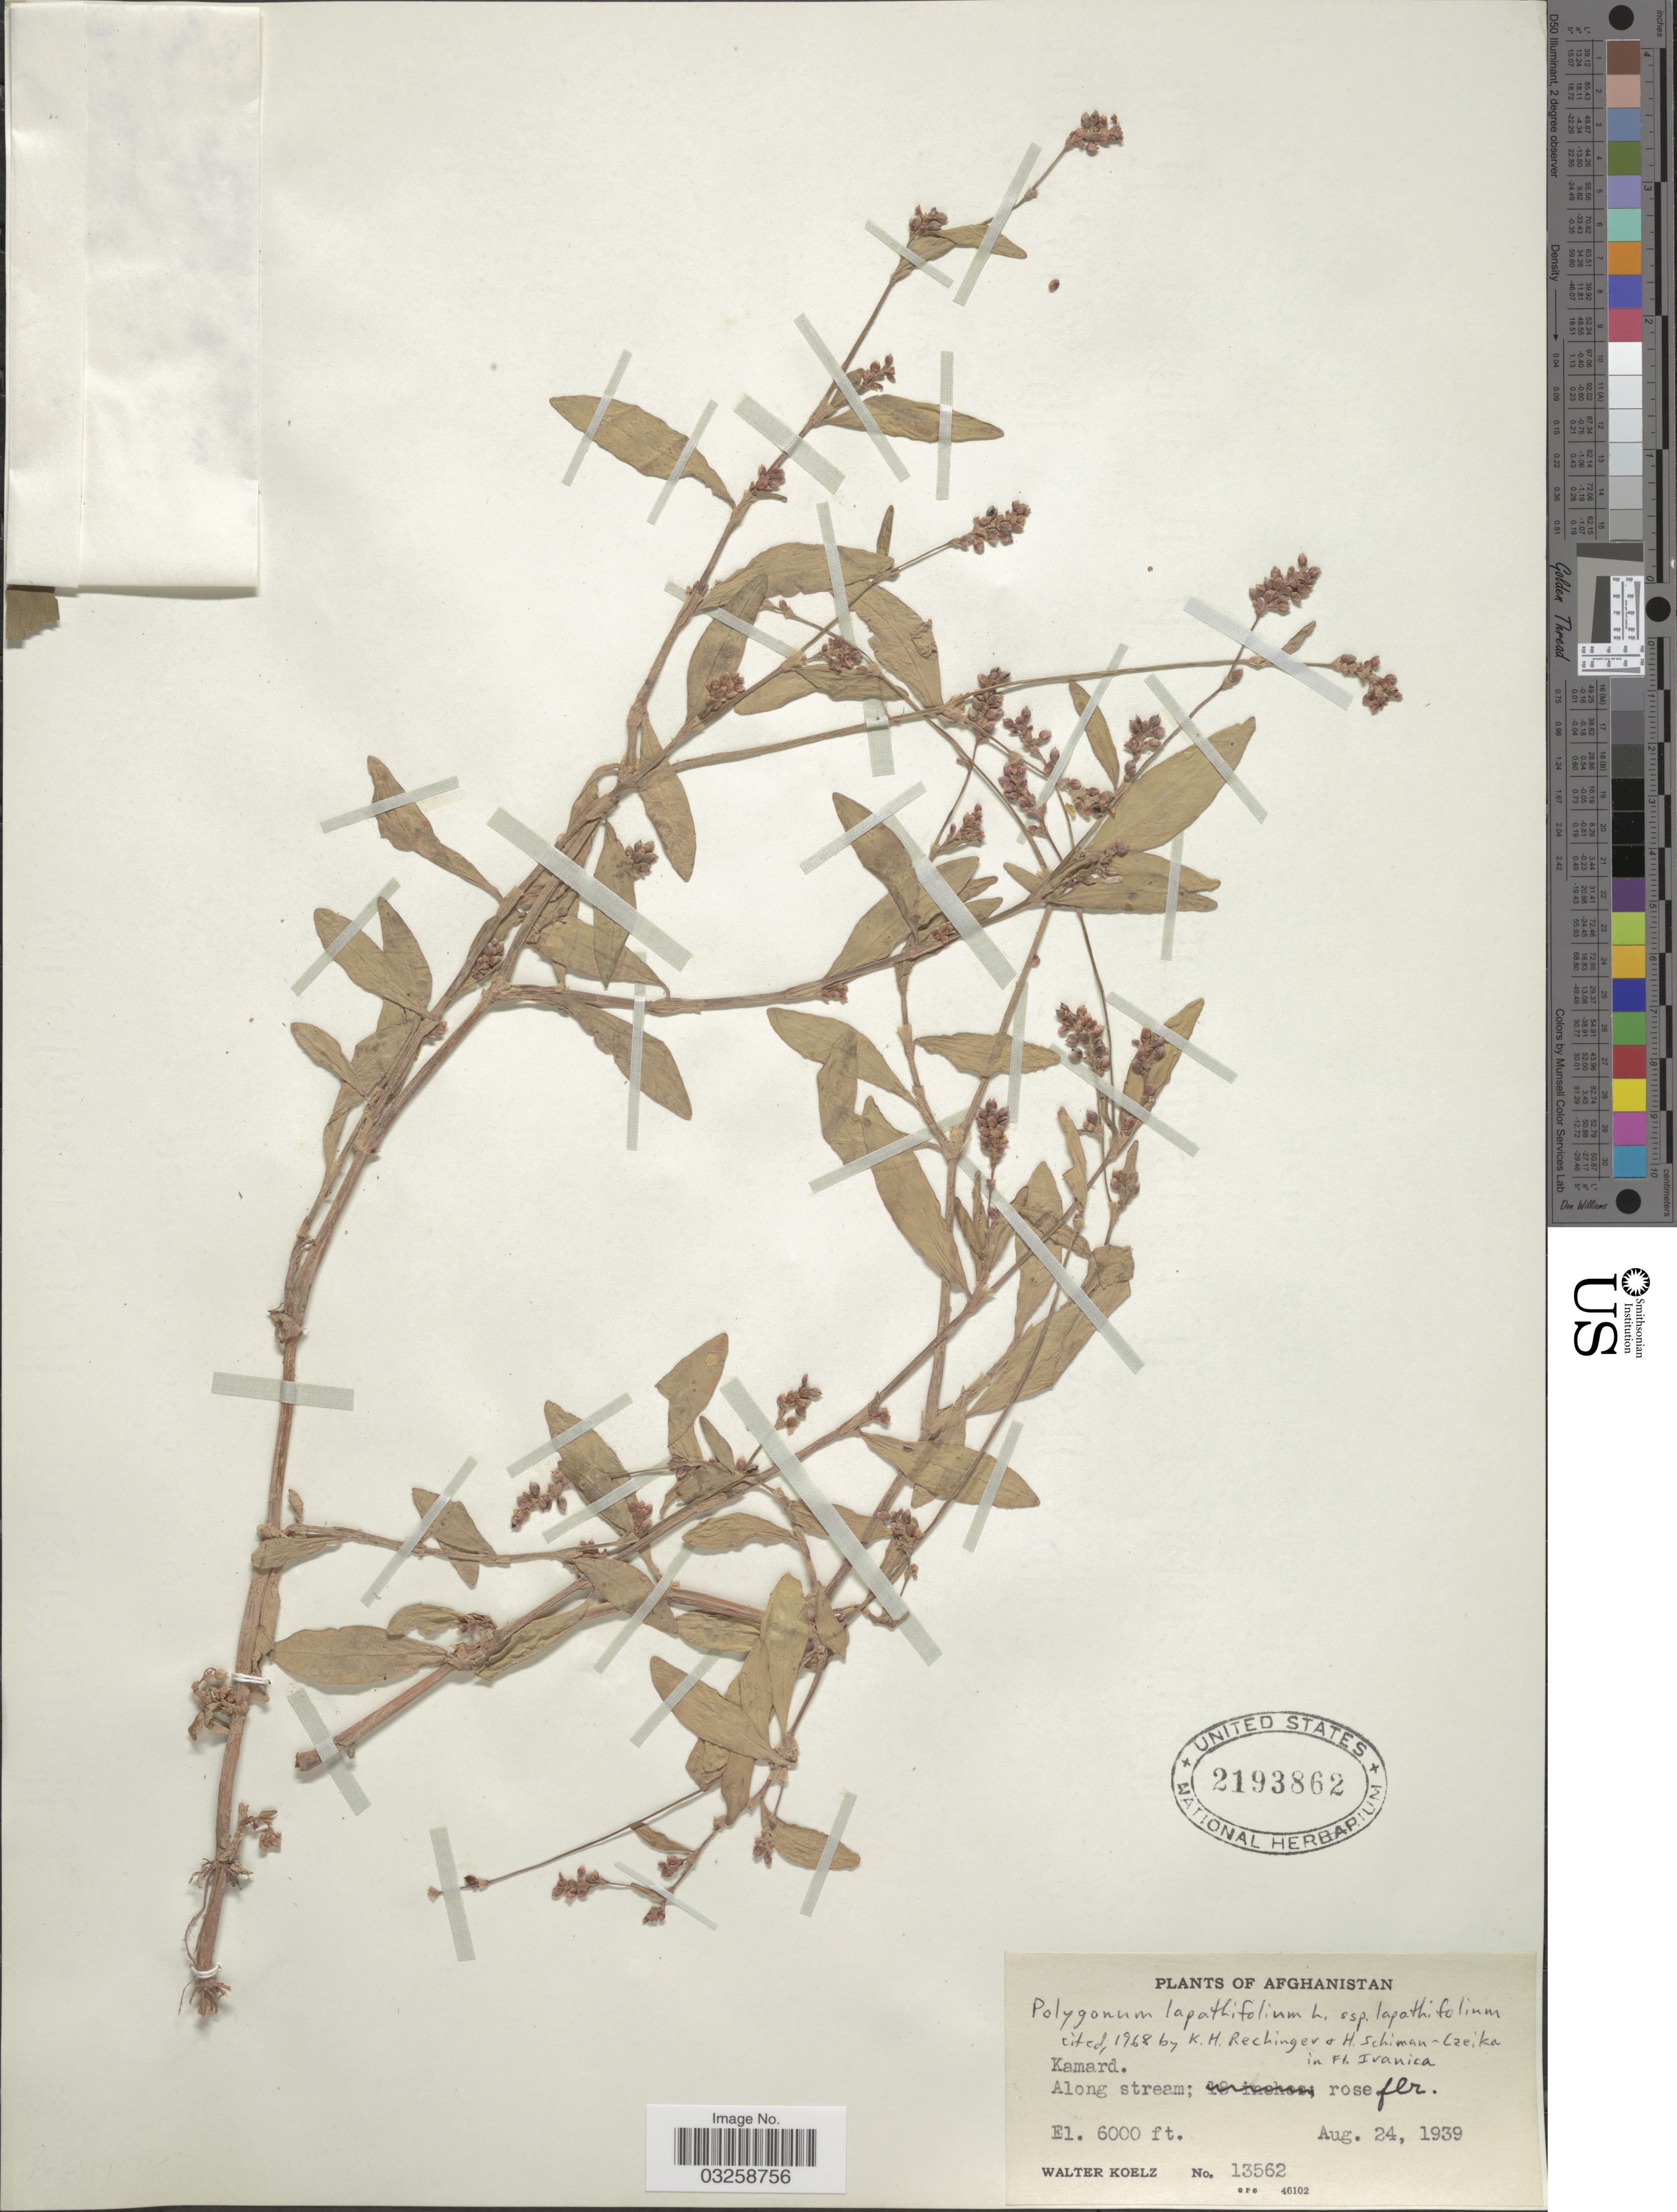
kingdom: Plantae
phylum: Tracheophyta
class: Magnoliopsida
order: Caryophyllales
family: Polygonaceae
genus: Polygonum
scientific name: Polygonum lapathifolium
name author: L.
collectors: W. N. Koelz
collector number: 13562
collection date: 1939-08-24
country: Afghanistan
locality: Kamard. Along stream.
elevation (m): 1829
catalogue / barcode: US 2193862